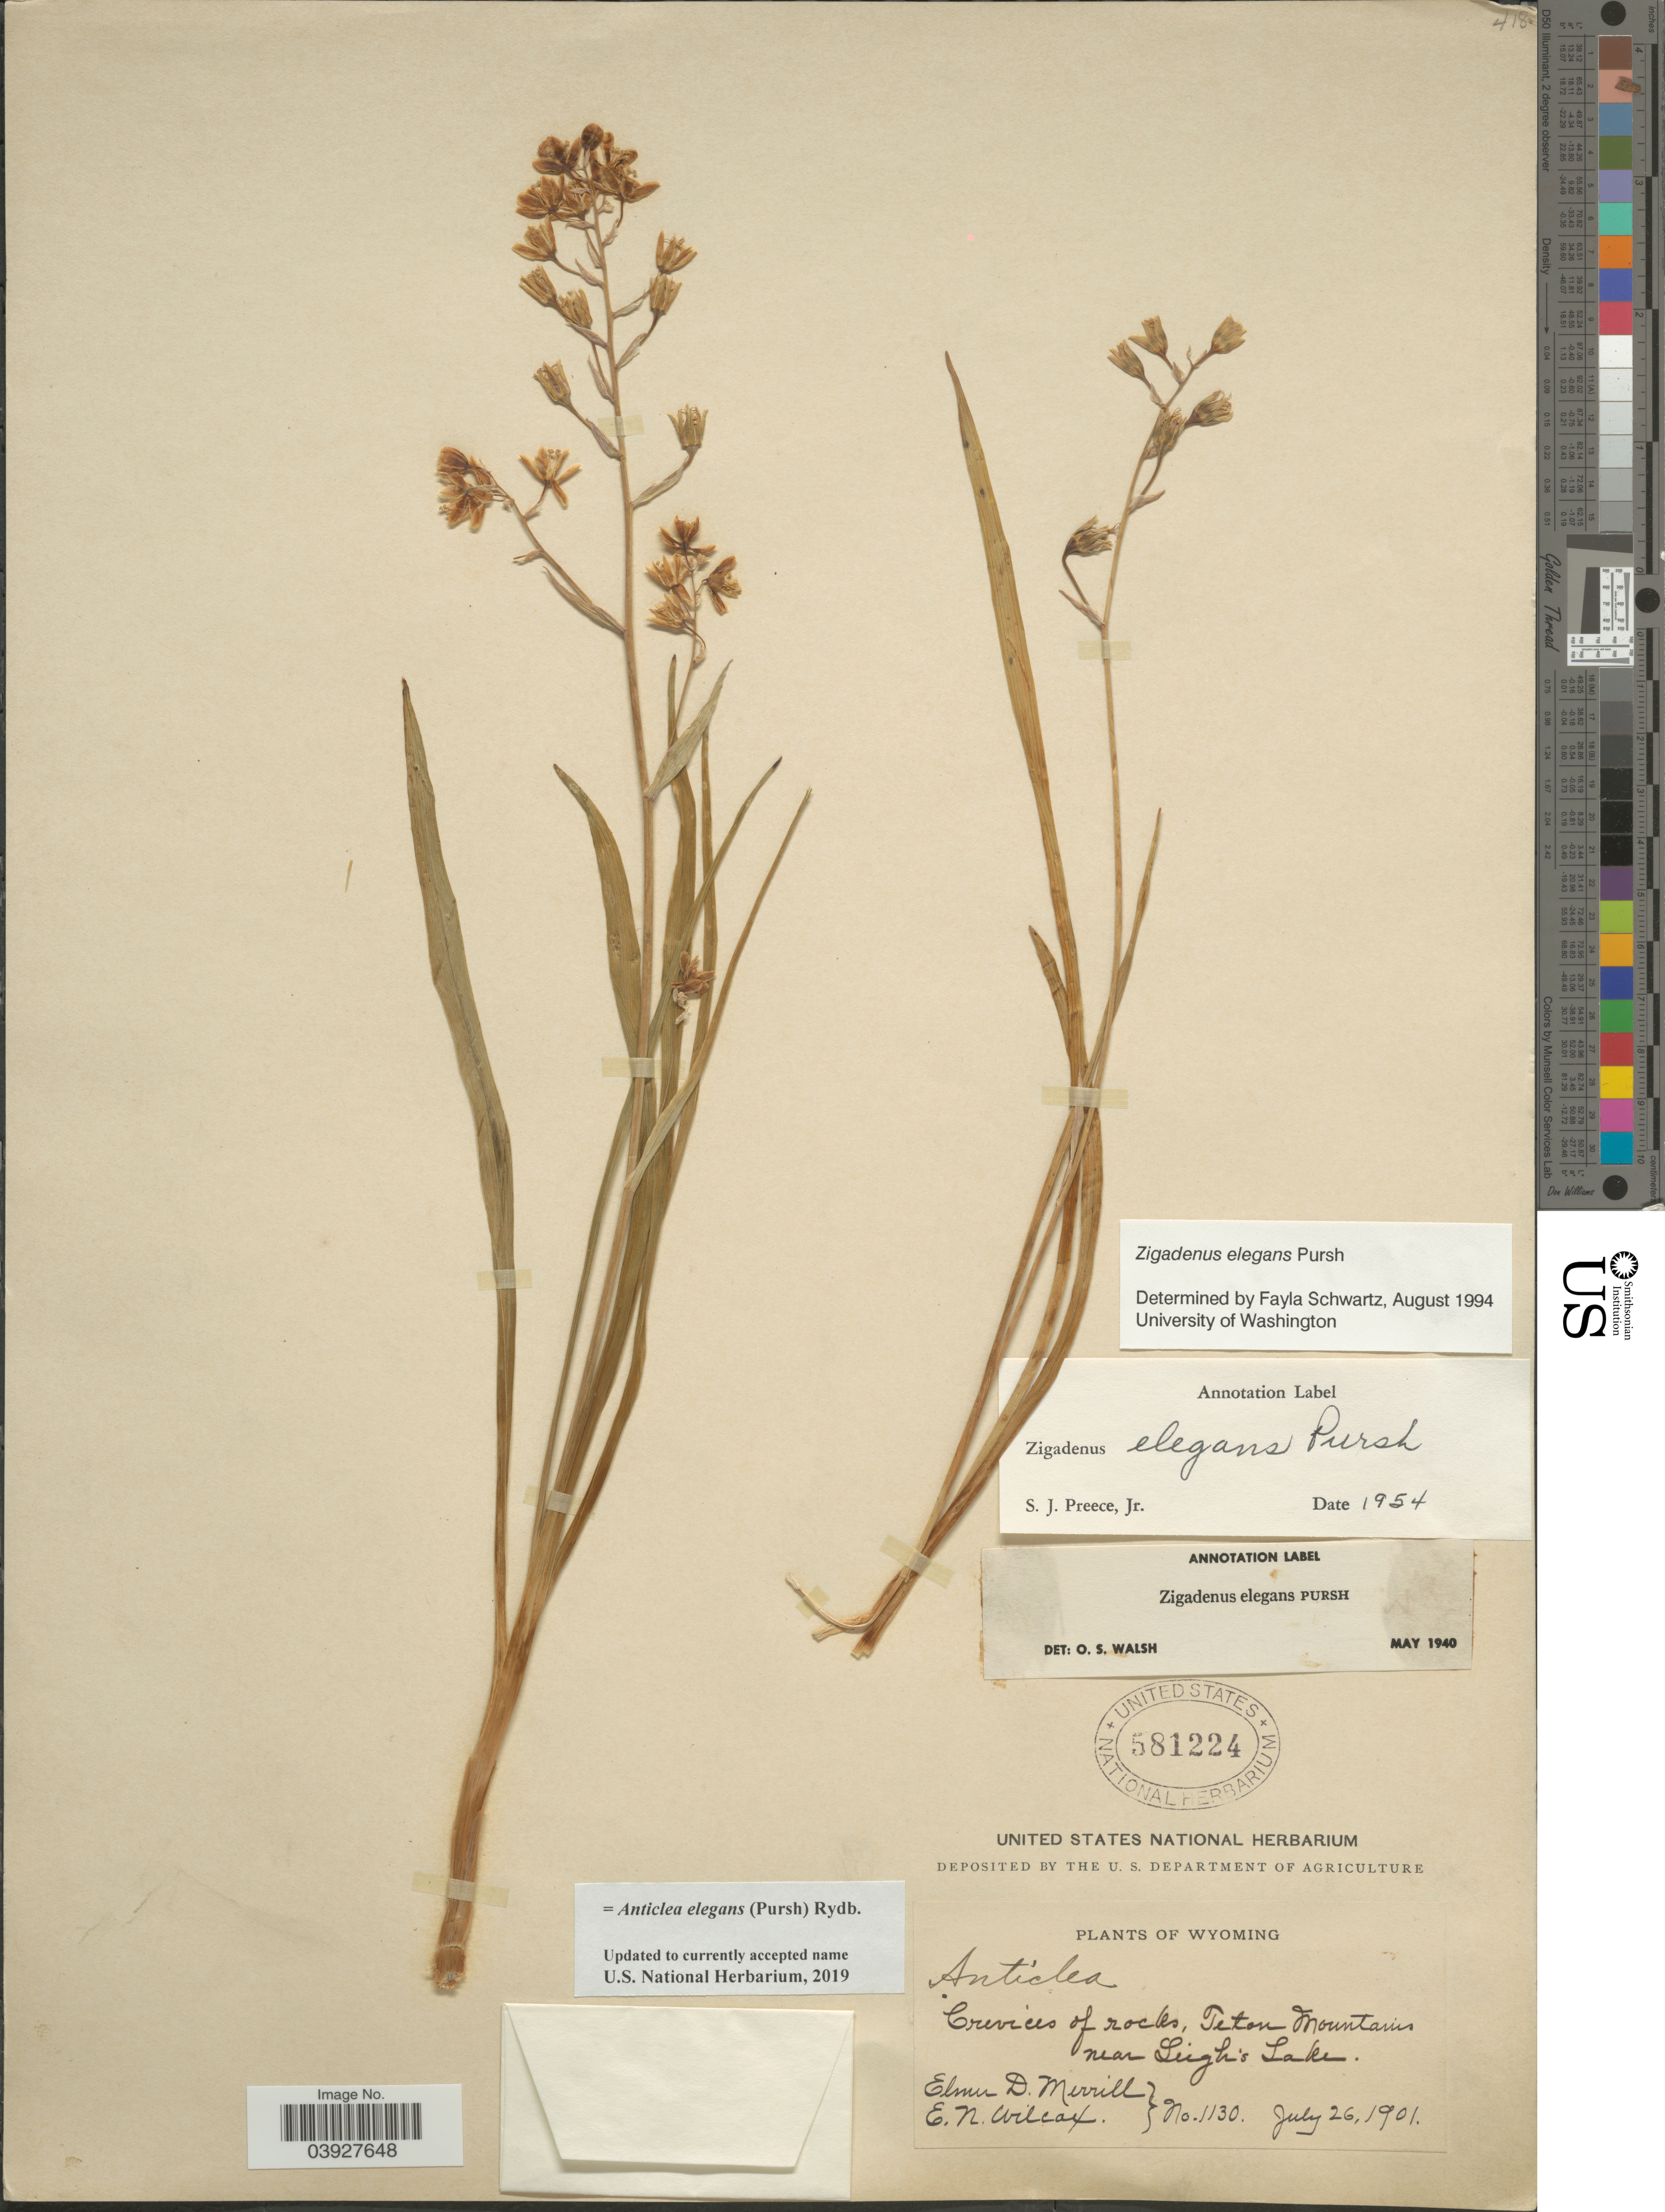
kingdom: Plantae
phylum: Tracheophyta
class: Liliopsida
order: Liliales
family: Melanthiaceae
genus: Anticlea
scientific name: Anticlea elegans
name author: (Pursh) Rydb.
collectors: E. D. Merrill & E. Wilcox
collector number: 1130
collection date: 1901-07-26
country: United States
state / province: Wyoming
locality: Crevices of rocks, Teton Mountains near Leigh's Lake.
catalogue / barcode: US 581224